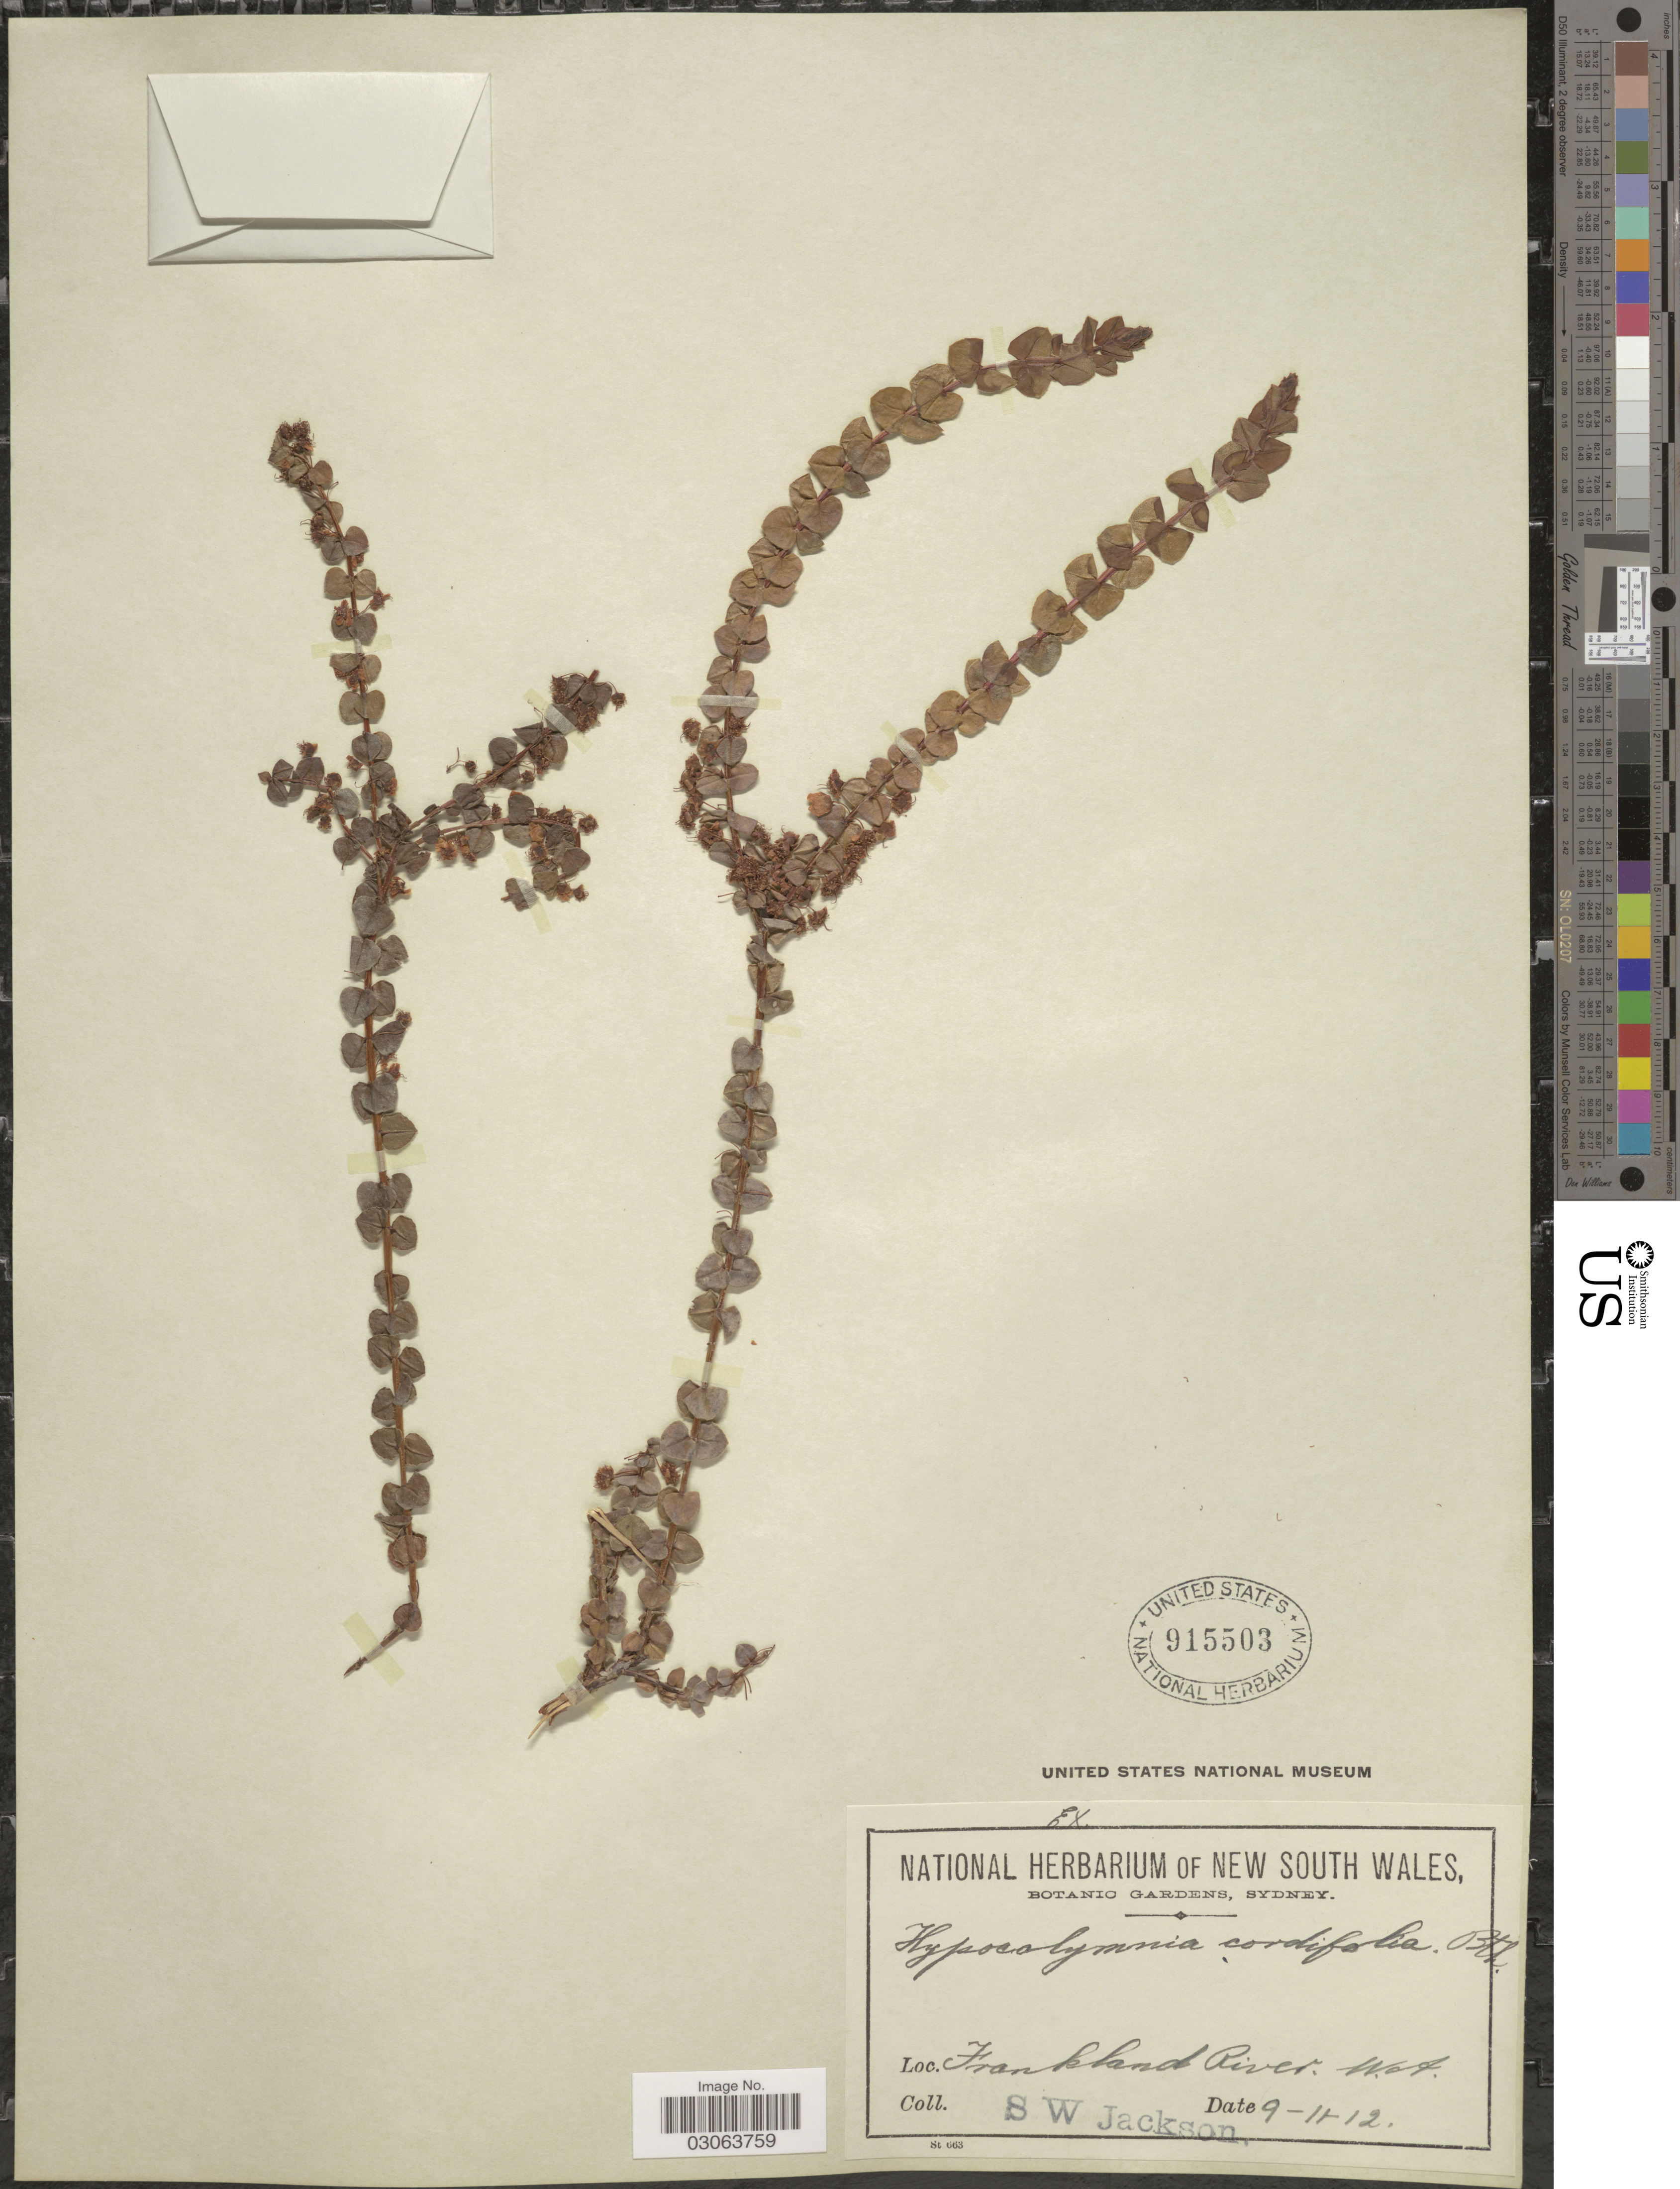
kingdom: Plantae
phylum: Tracheophyta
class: Magnoliopsida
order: Myrtales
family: Myrtaceae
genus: Hypocalymma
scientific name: Hypocalymma cordifolium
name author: Schauer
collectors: Jackson, S. W.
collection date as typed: Transcribed d/m/y: 9/11/12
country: Australia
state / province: Western Australia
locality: Frankland River.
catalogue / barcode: US 915503